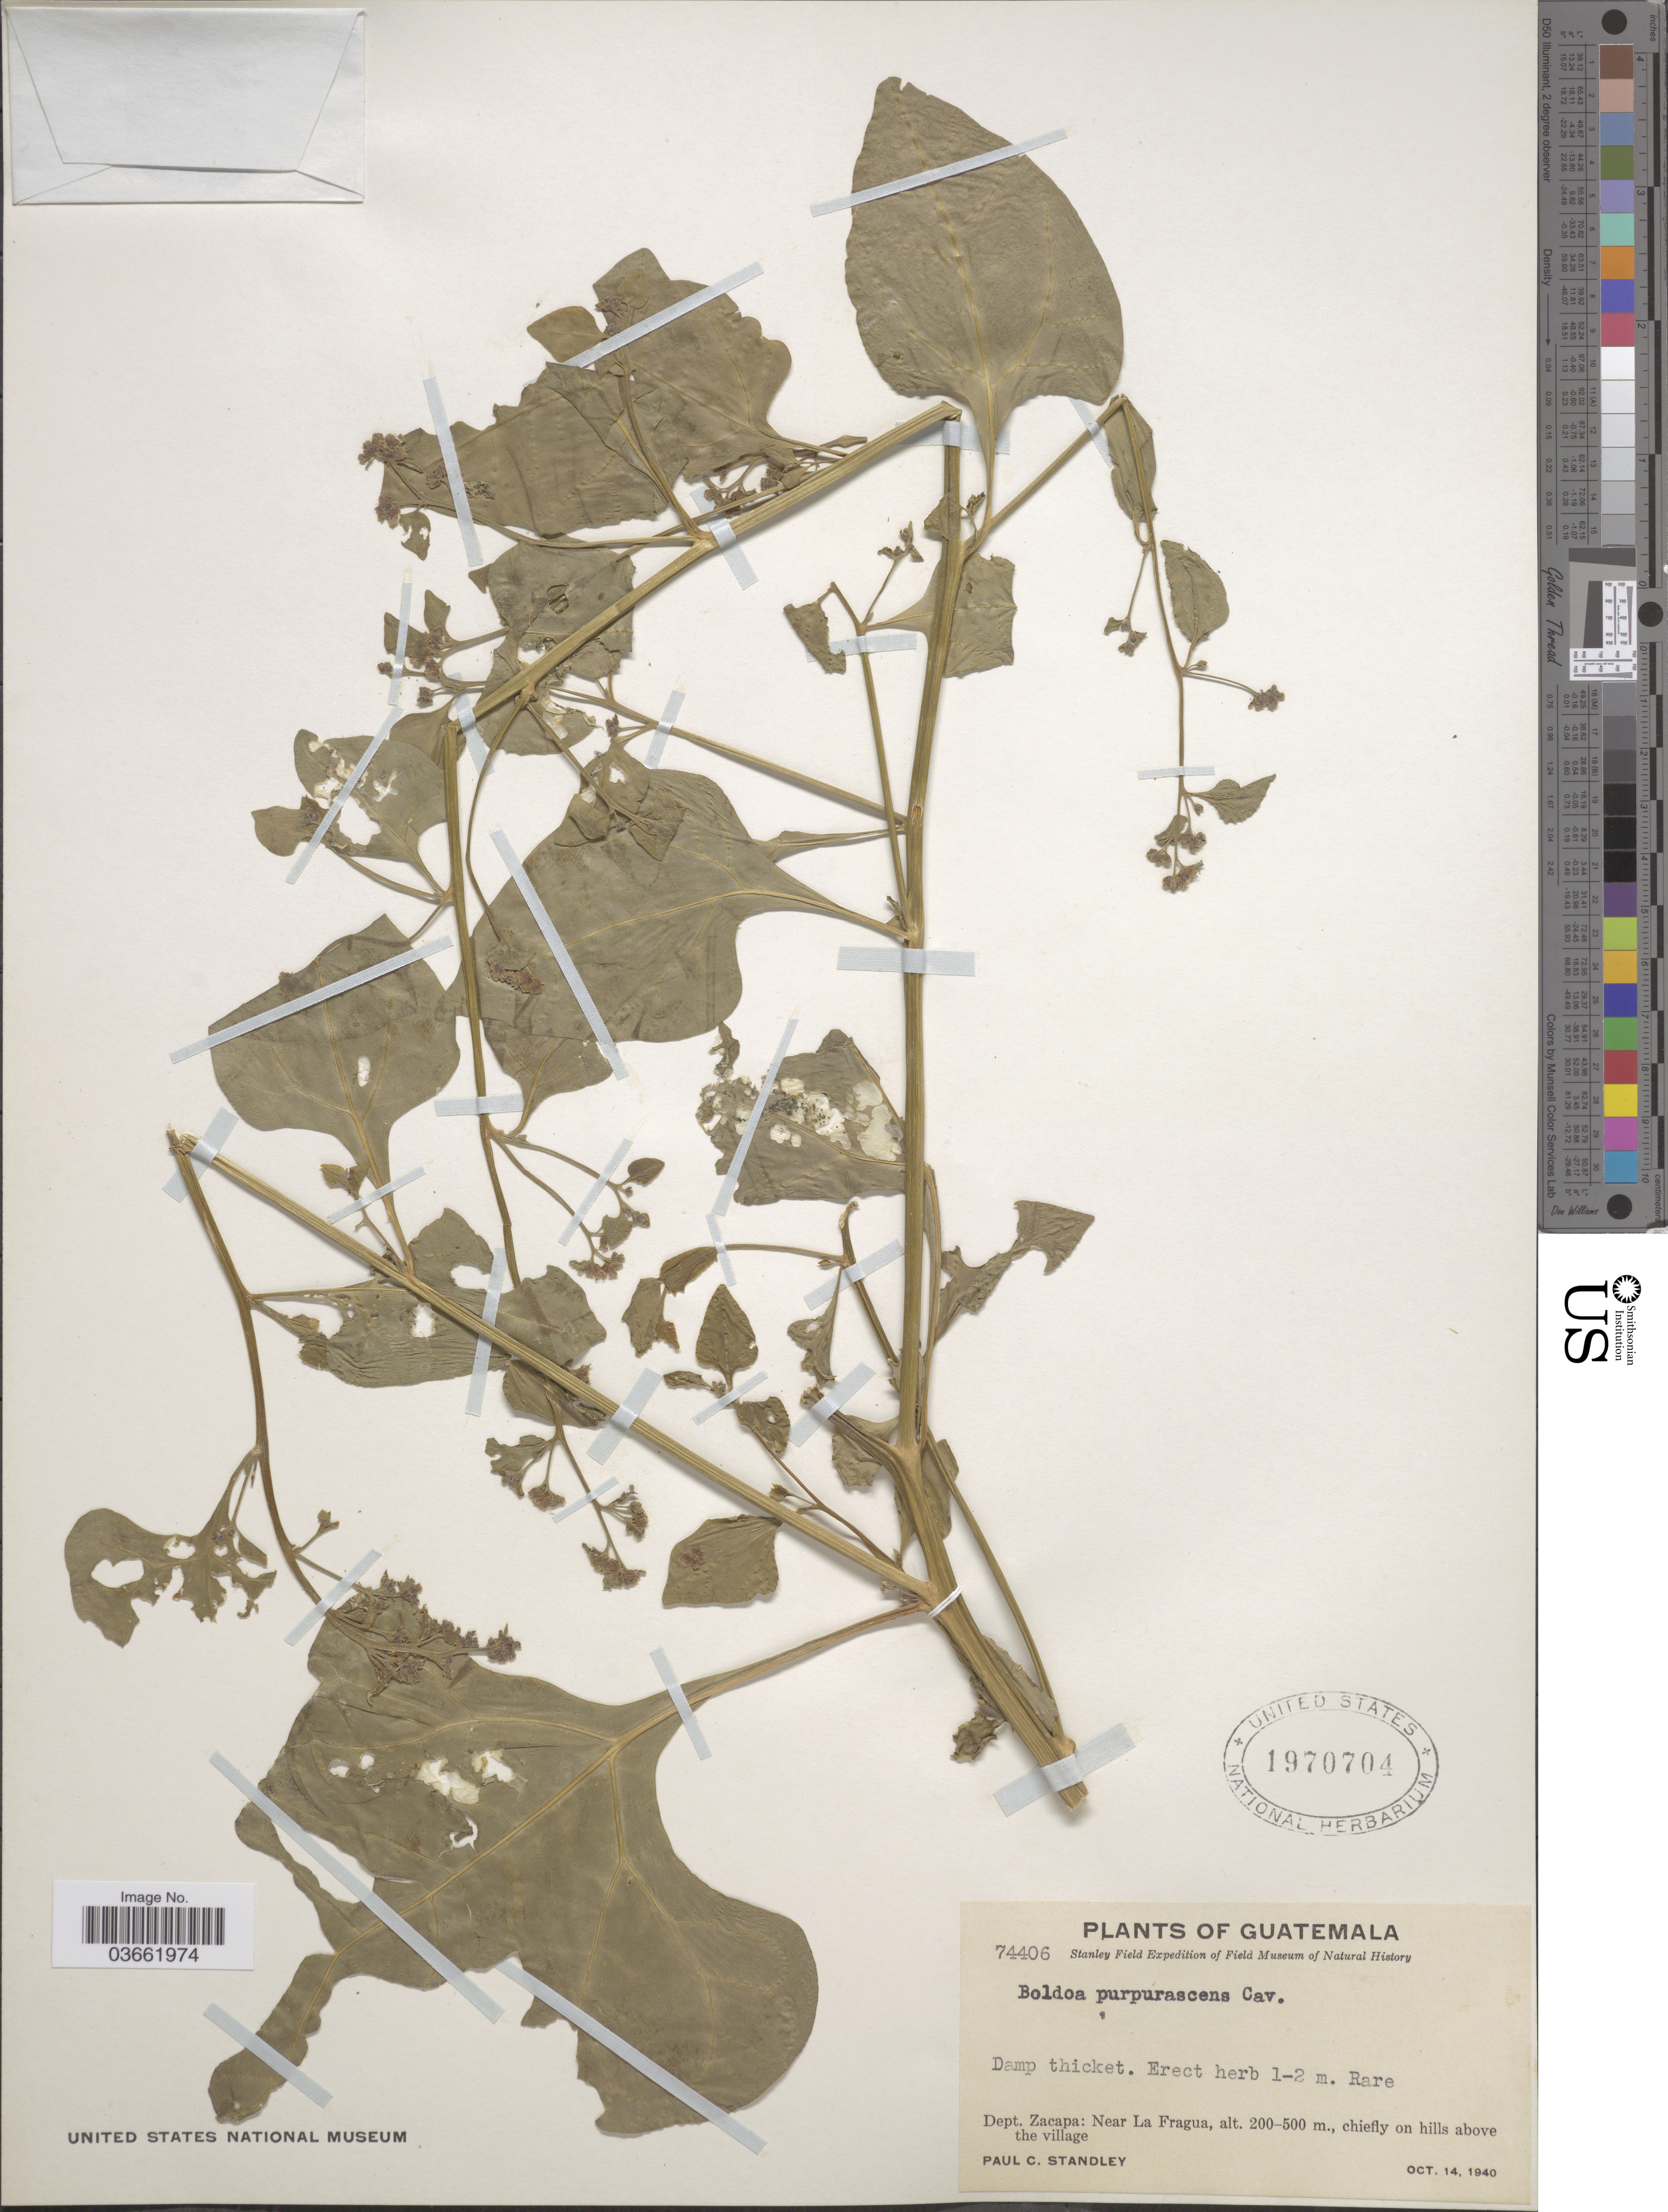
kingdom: Plantae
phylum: Tracheophyta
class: Magnoliopsida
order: Caryophyllales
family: Nyctaginaceae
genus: Boldoa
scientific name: Boldoa purpurascens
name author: Cav. ex Lag.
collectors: P. C. Standley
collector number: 74406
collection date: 1940-10-14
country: Guatemala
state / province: Zacapa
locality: Dept. Zacapa: Near La Fargua, chiefly on hills above the village.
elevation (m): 200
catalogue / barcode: US 1970704